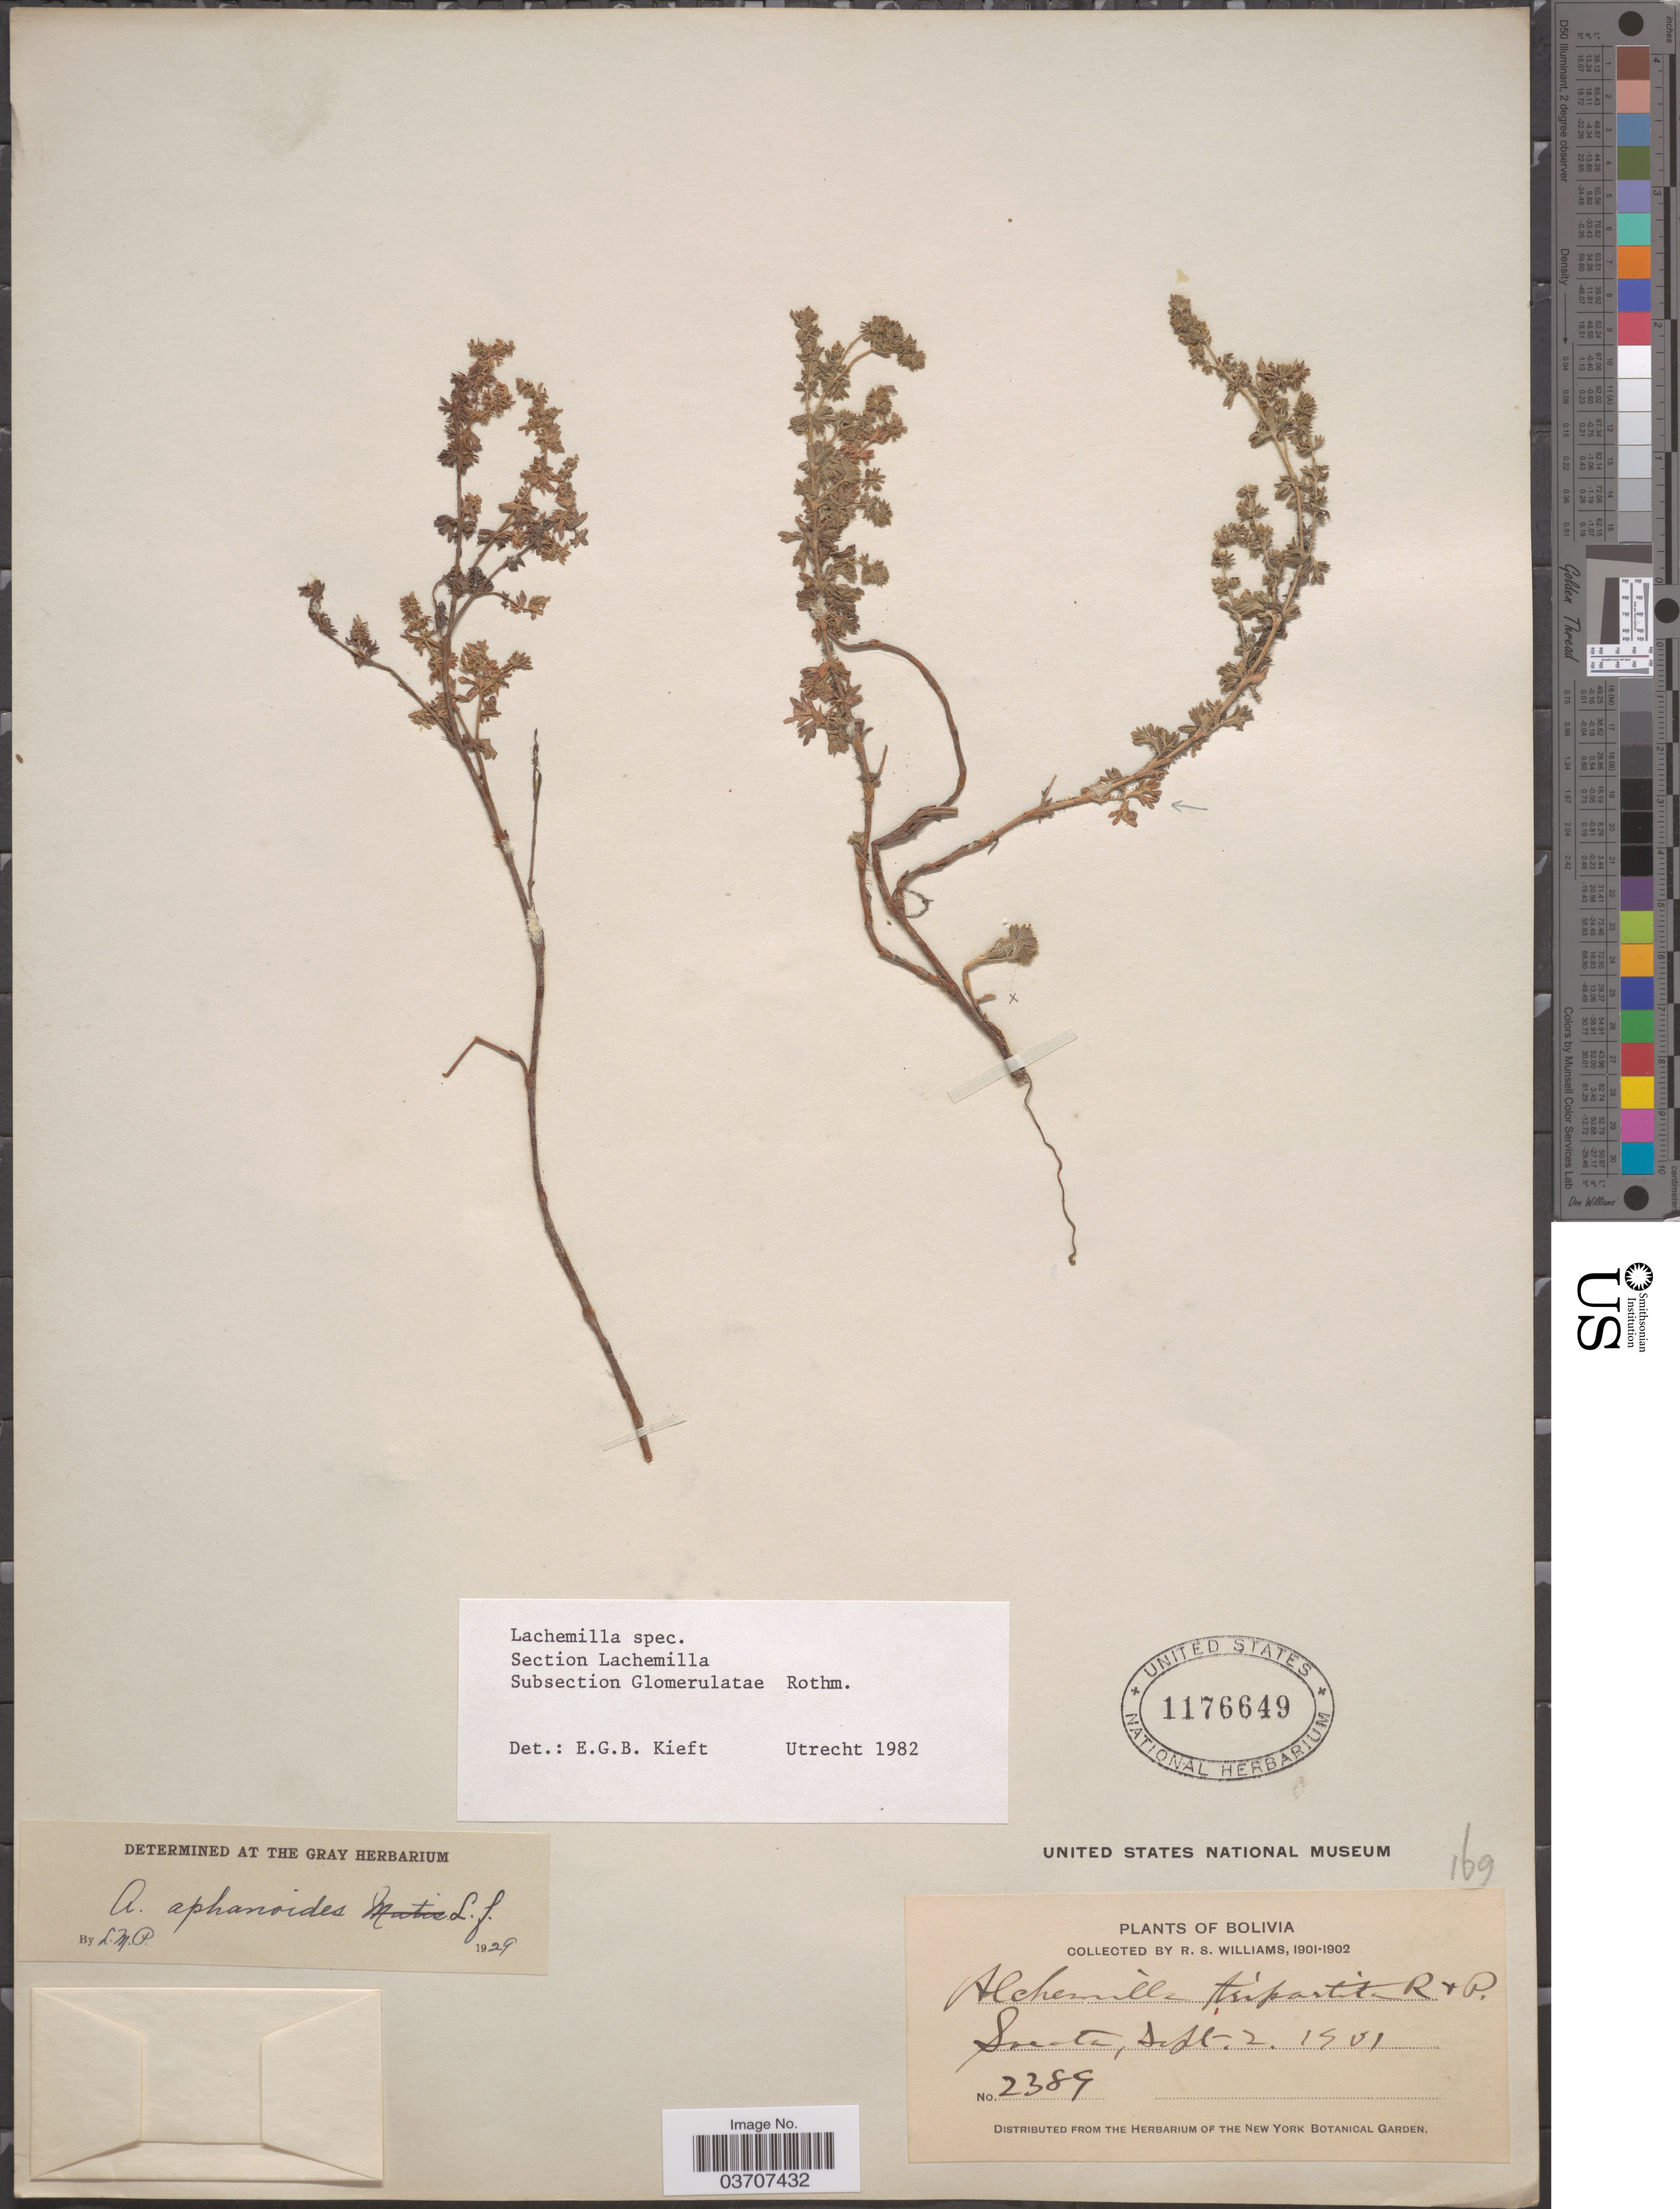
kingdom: Plantae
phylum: Tracheophyta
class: Magnoliopsida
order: Rosales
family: Rosaceae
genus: Lachemilla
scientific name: Lachemilla sp.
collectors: R. S. Williams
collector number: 2389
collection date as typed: Sep 2, 1901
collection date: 1901-09-02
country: Bolivia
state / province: La Páz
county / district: Larecaja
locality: Sorata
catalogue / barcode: US 1176649